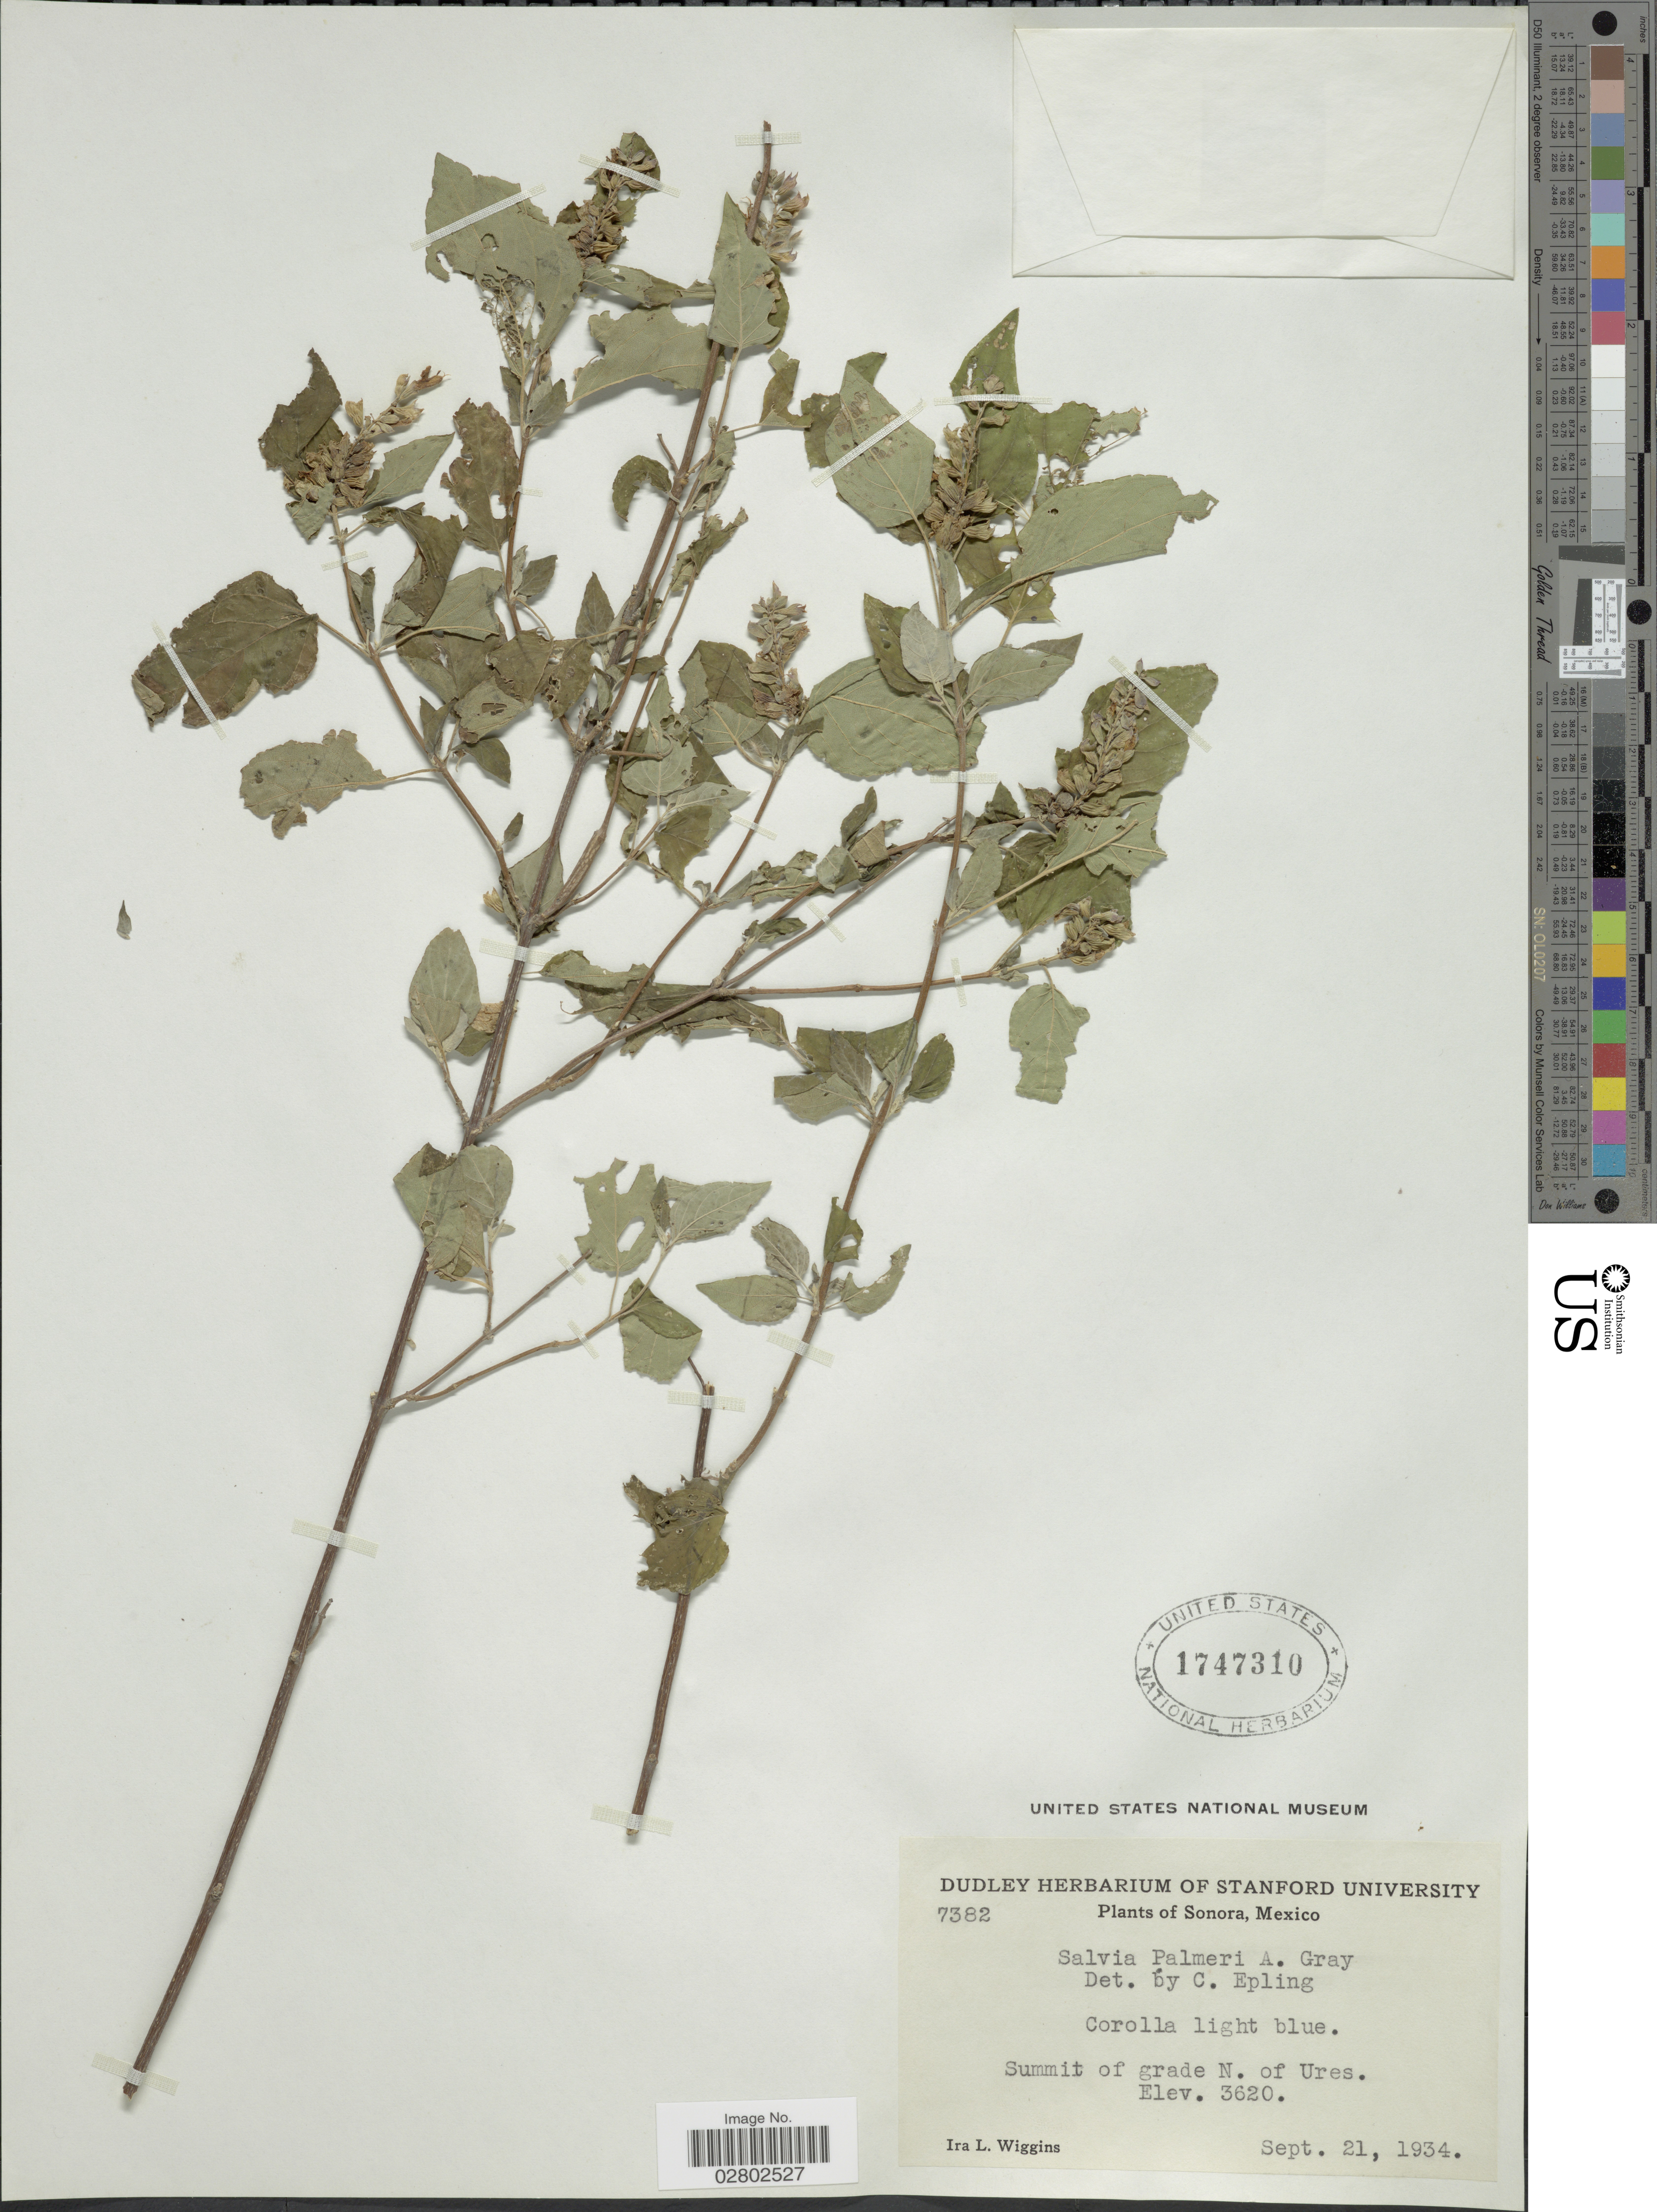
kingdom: Plantae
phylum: Tracheophyta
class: Magnoliopsida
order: Lamiales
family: Lamiaceae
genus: Salvia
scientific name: Salvia palmeri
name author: A. Gray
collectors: I. L. Wiggins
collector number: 7382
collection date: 1934-09-21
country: Mexico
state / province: Sonora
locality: Summit of grade N. of Ures.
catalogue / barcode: US 1747310